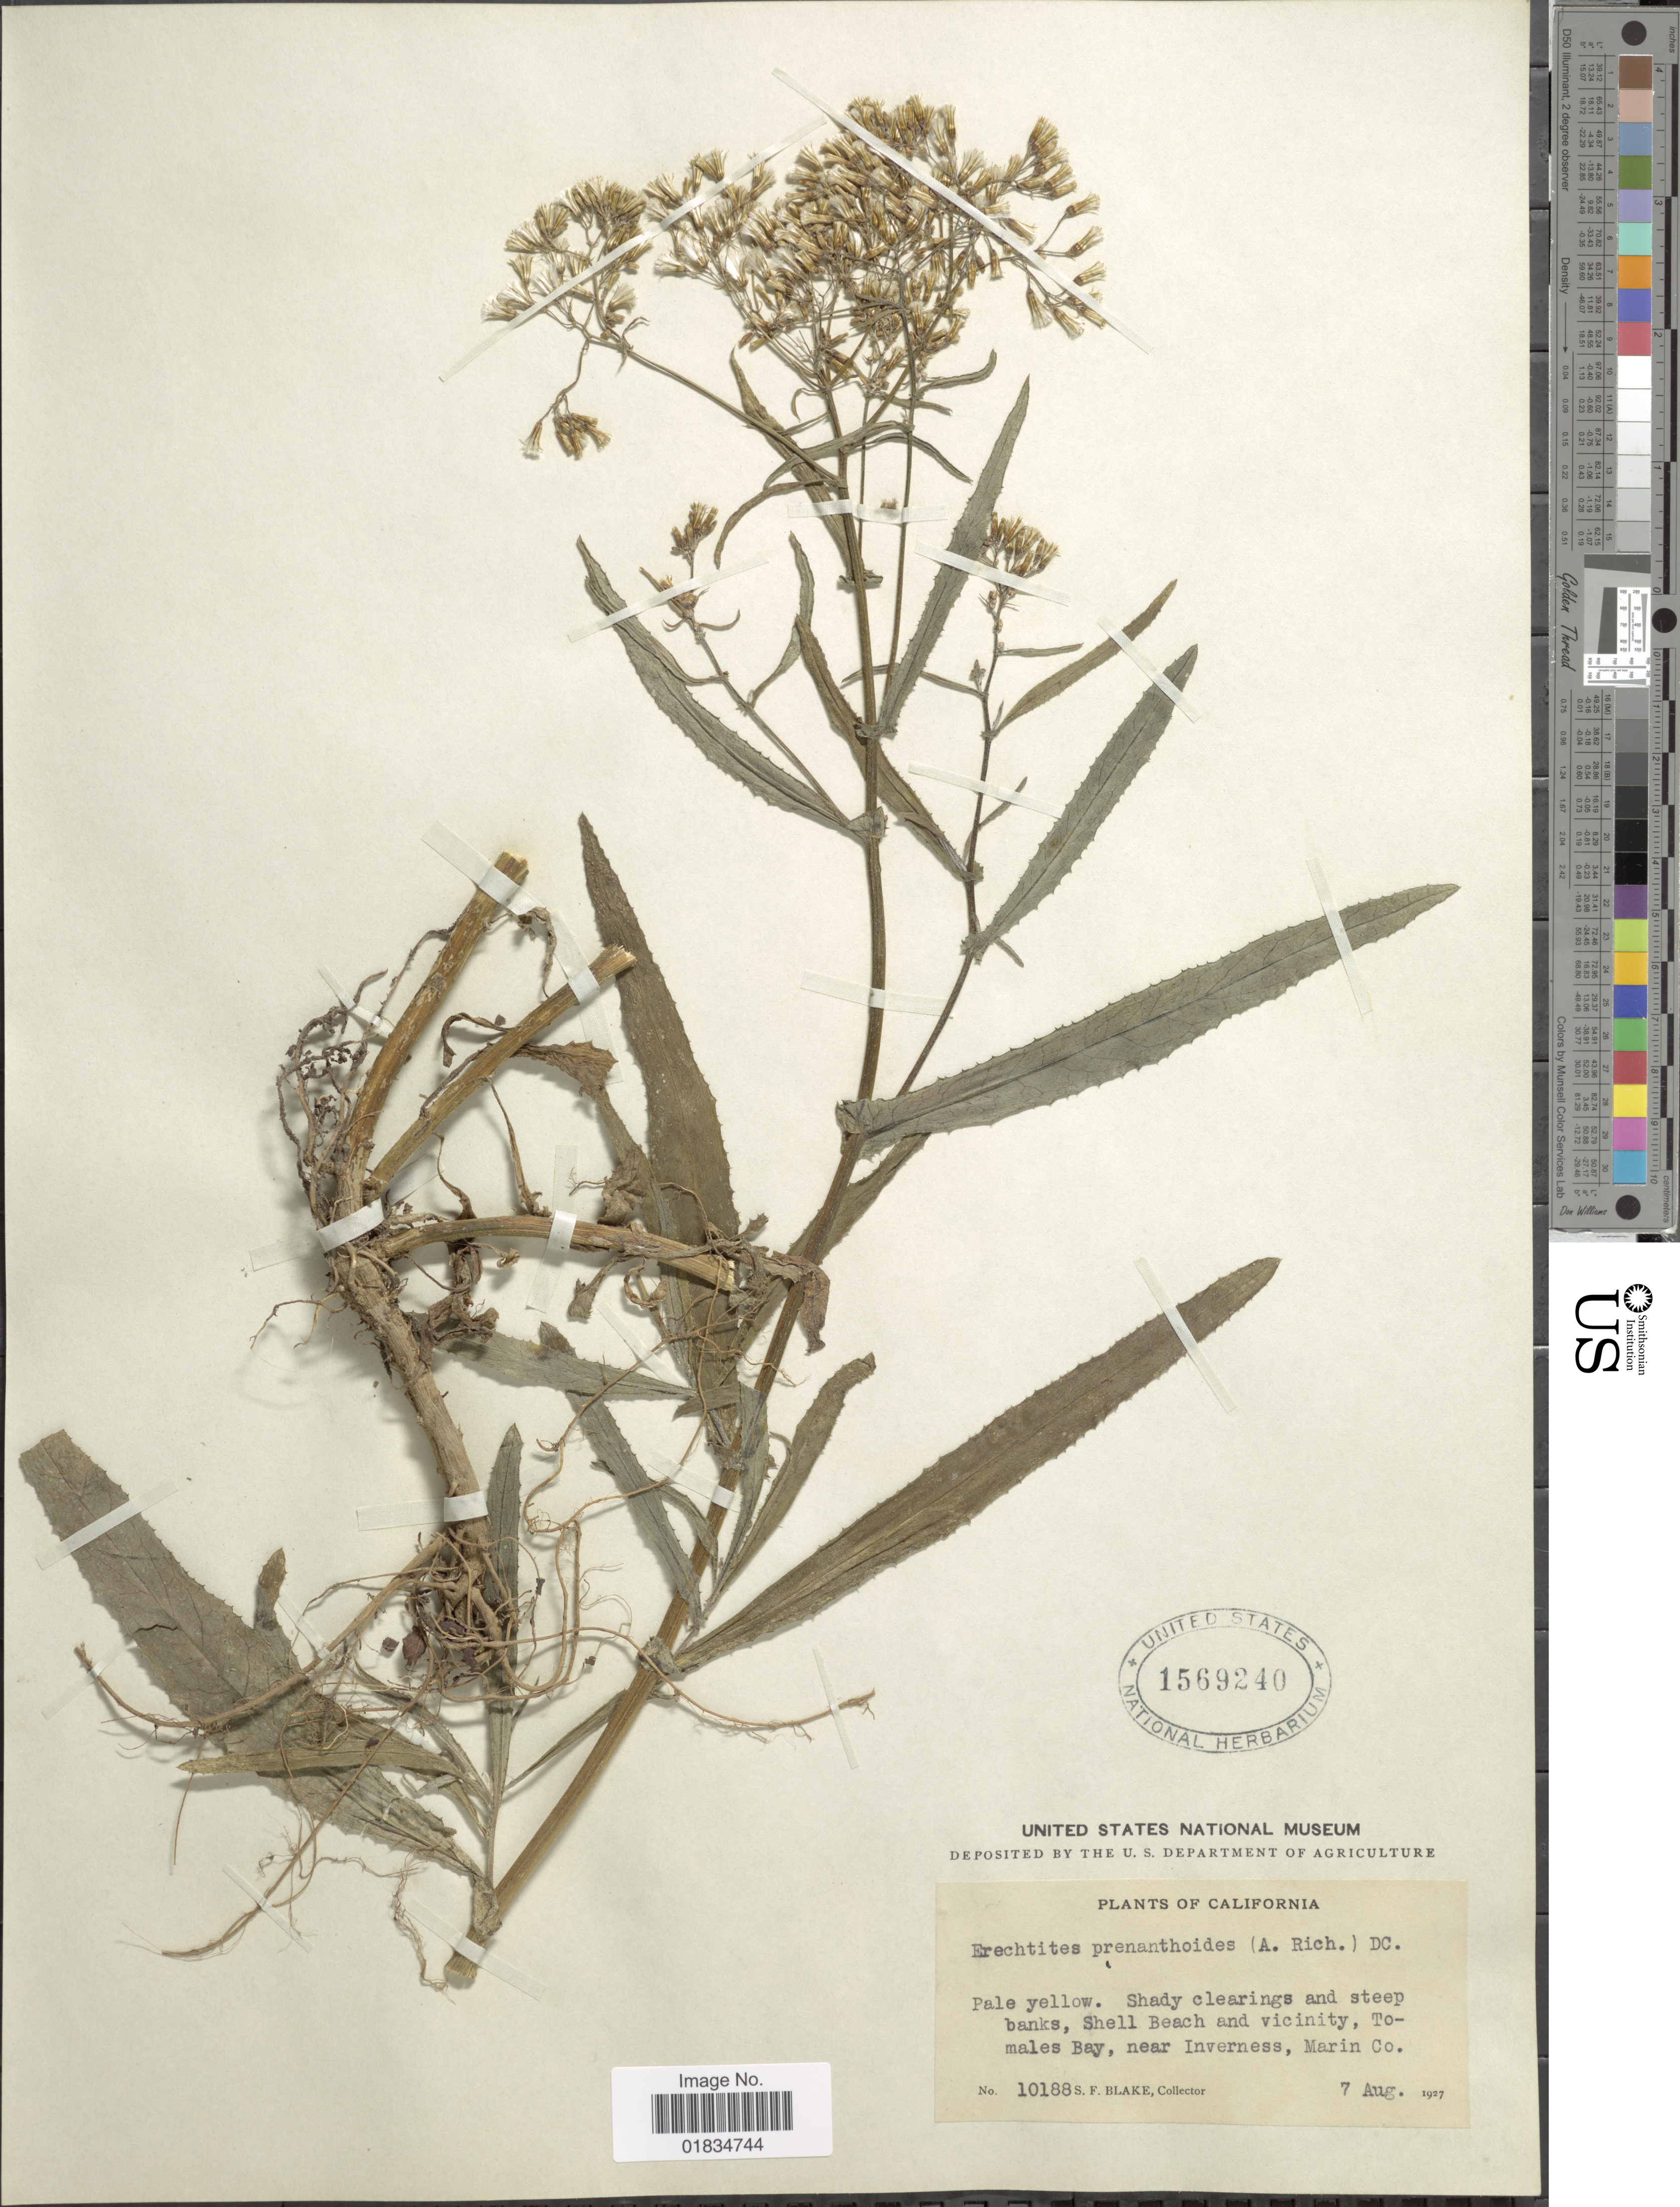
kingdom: Plantae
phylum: Tracheophyta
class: Magnoliopsida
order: Asterales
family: Asteraceae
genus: Erechtites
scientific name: Erechtites minimus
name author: (Poir.) DC.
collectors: S. Blake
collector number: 10188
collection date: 1927-08-07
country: United States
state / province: California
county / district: Marin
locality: Shell Beach and vicinity, Tomales Bay, near Inverness, Marin Co.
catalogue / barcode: US 1569240